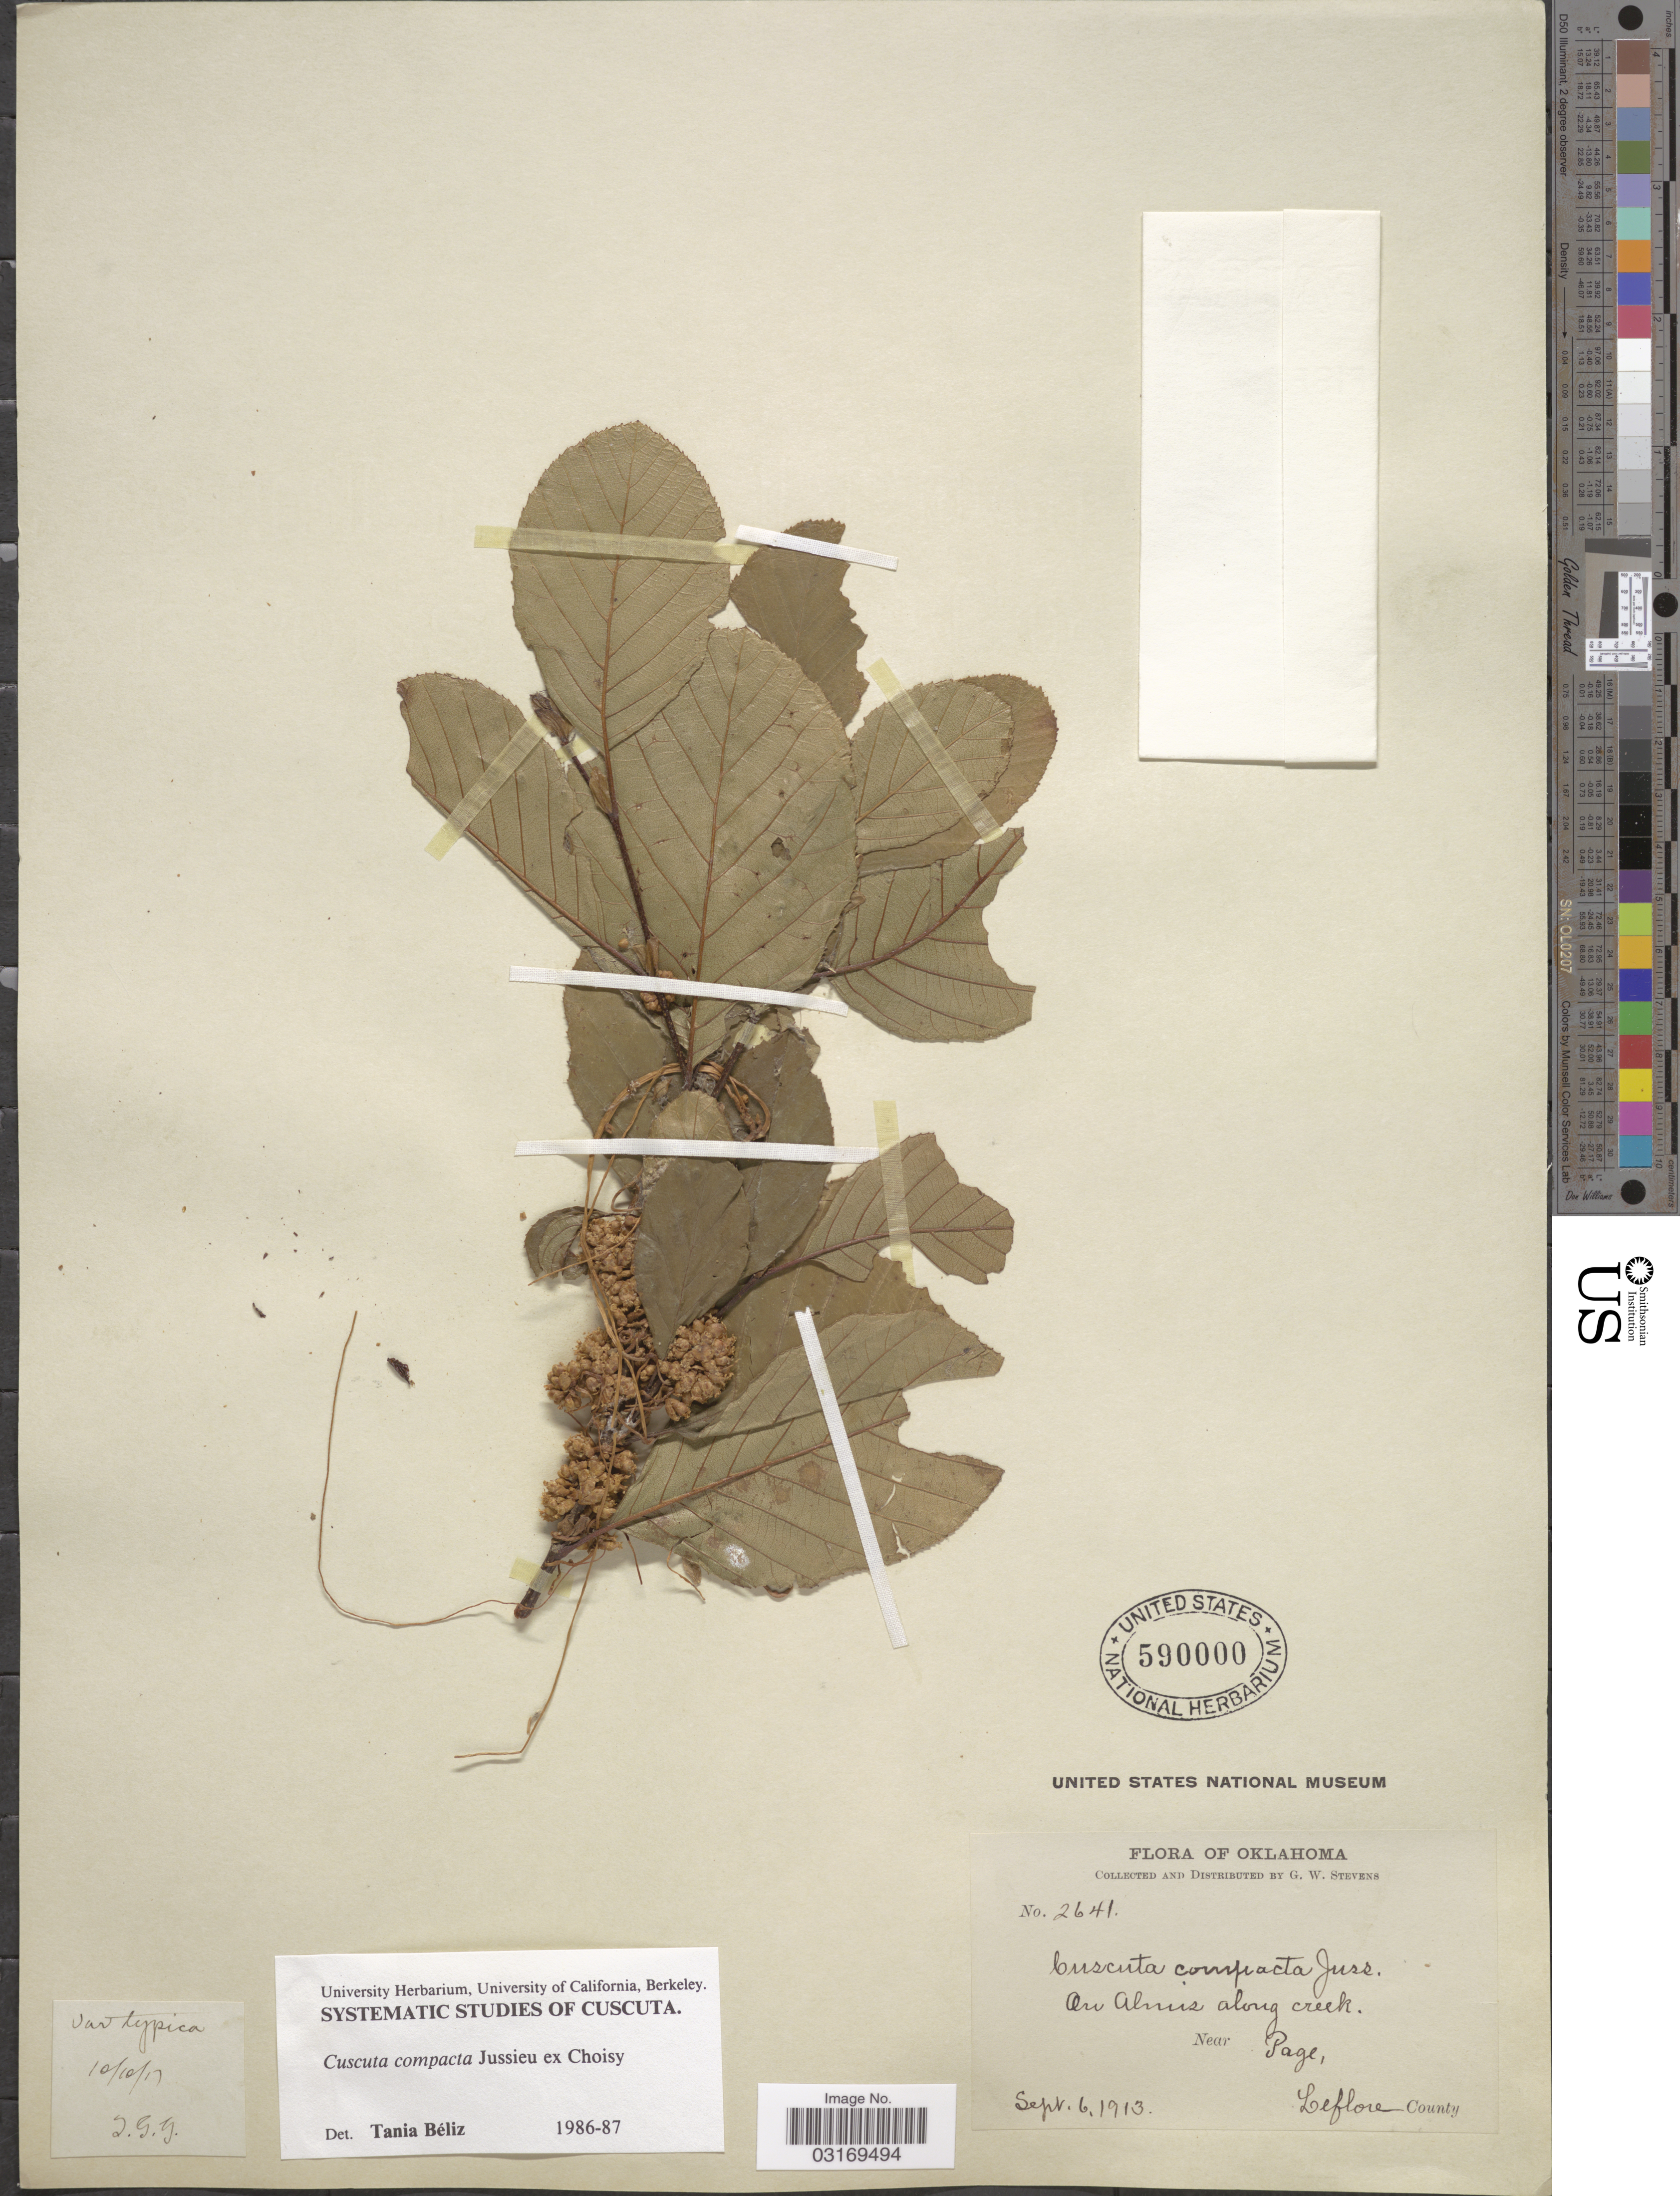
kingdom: Plantae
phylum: Tracheophyta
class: Magnoliopsida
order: Solanales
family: Convolvulaceae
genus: Cuscuta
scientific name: Cuscuta compacta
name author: Juss. ex Choisy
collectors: G. W. Stevens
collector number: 2641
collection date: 1913-09-06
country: United States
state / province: Oklahoma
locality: On Alnus along creek. Near Page, Leflore County.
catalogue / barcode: US 590000